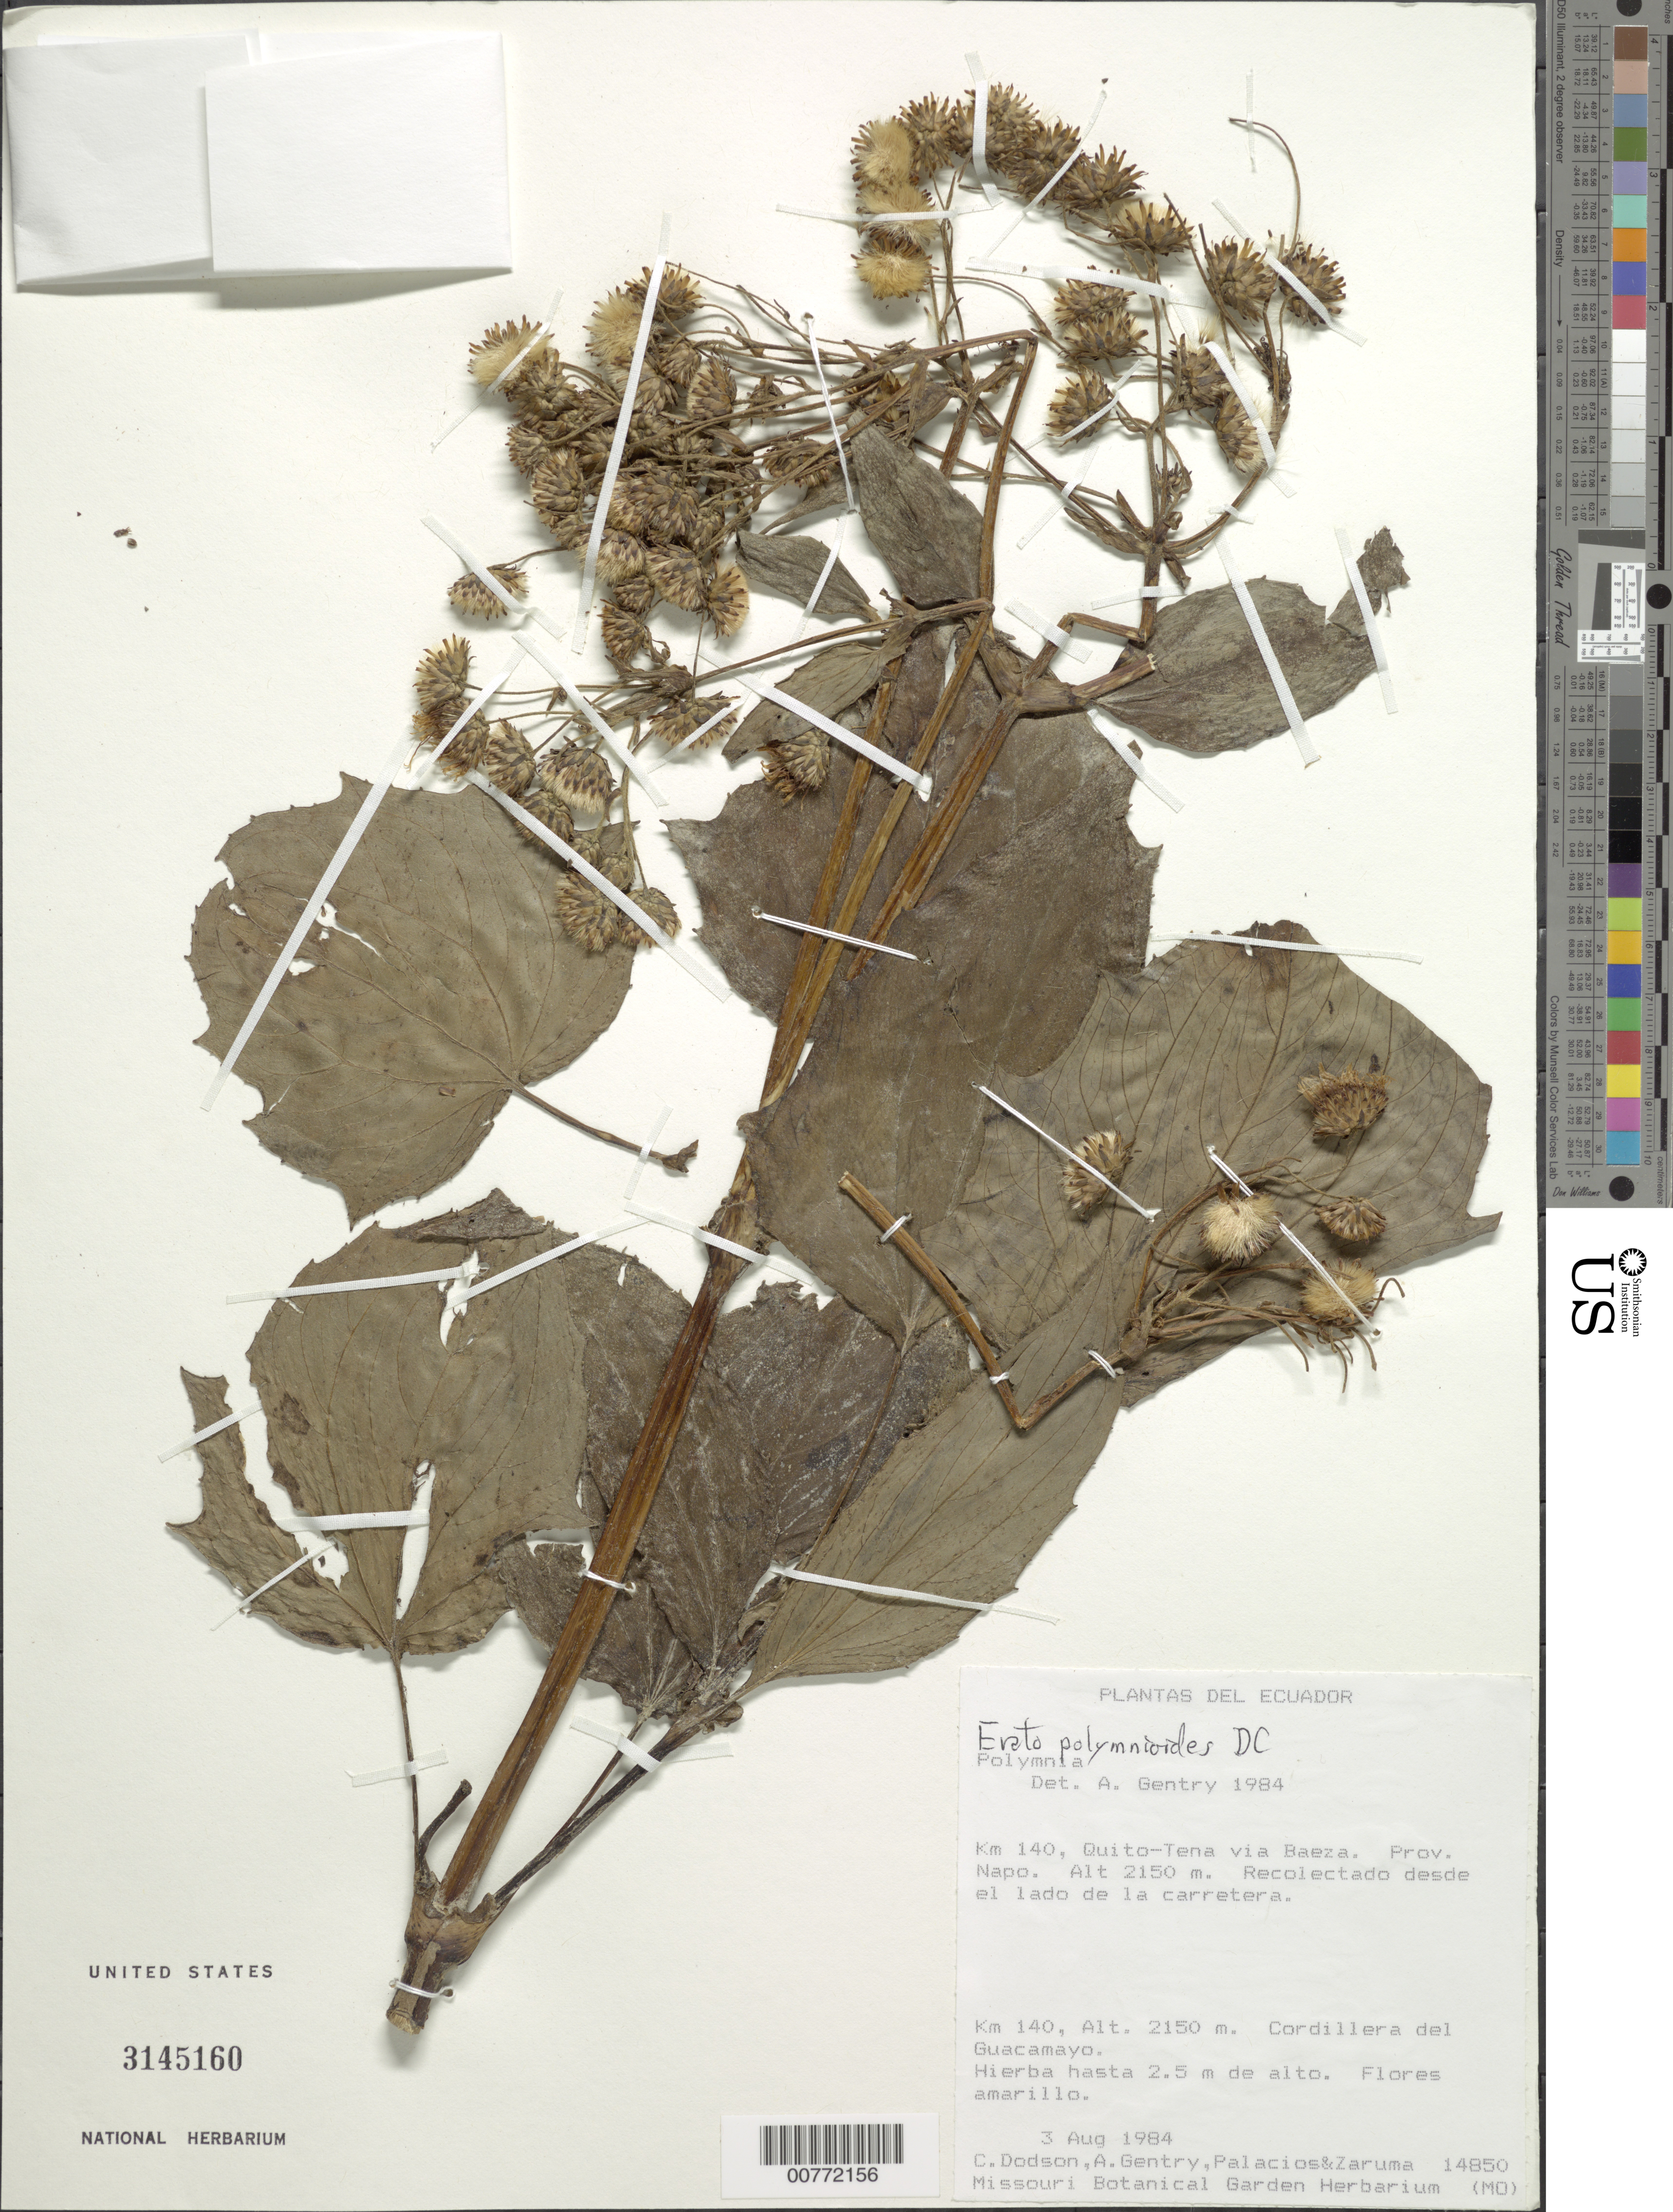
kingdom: Plantae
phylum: Tracheophyta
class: Magnoliopsida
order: Asterales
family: Asteraceae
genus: Erato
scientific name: Erato polymnioides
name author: DC.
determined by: Robinson, Harold E., (US)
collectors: C. H. Dodson, A. H. Gentry, W. Palacios & J. Zaruma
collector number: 14850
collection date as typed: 3 August 1984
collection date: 1984-08-03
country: Ecuador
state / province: Napo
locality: Quito-Tena via Baeza, km 140; Cordillera del Guacamayo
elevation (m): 2150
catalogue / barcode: US 3145160